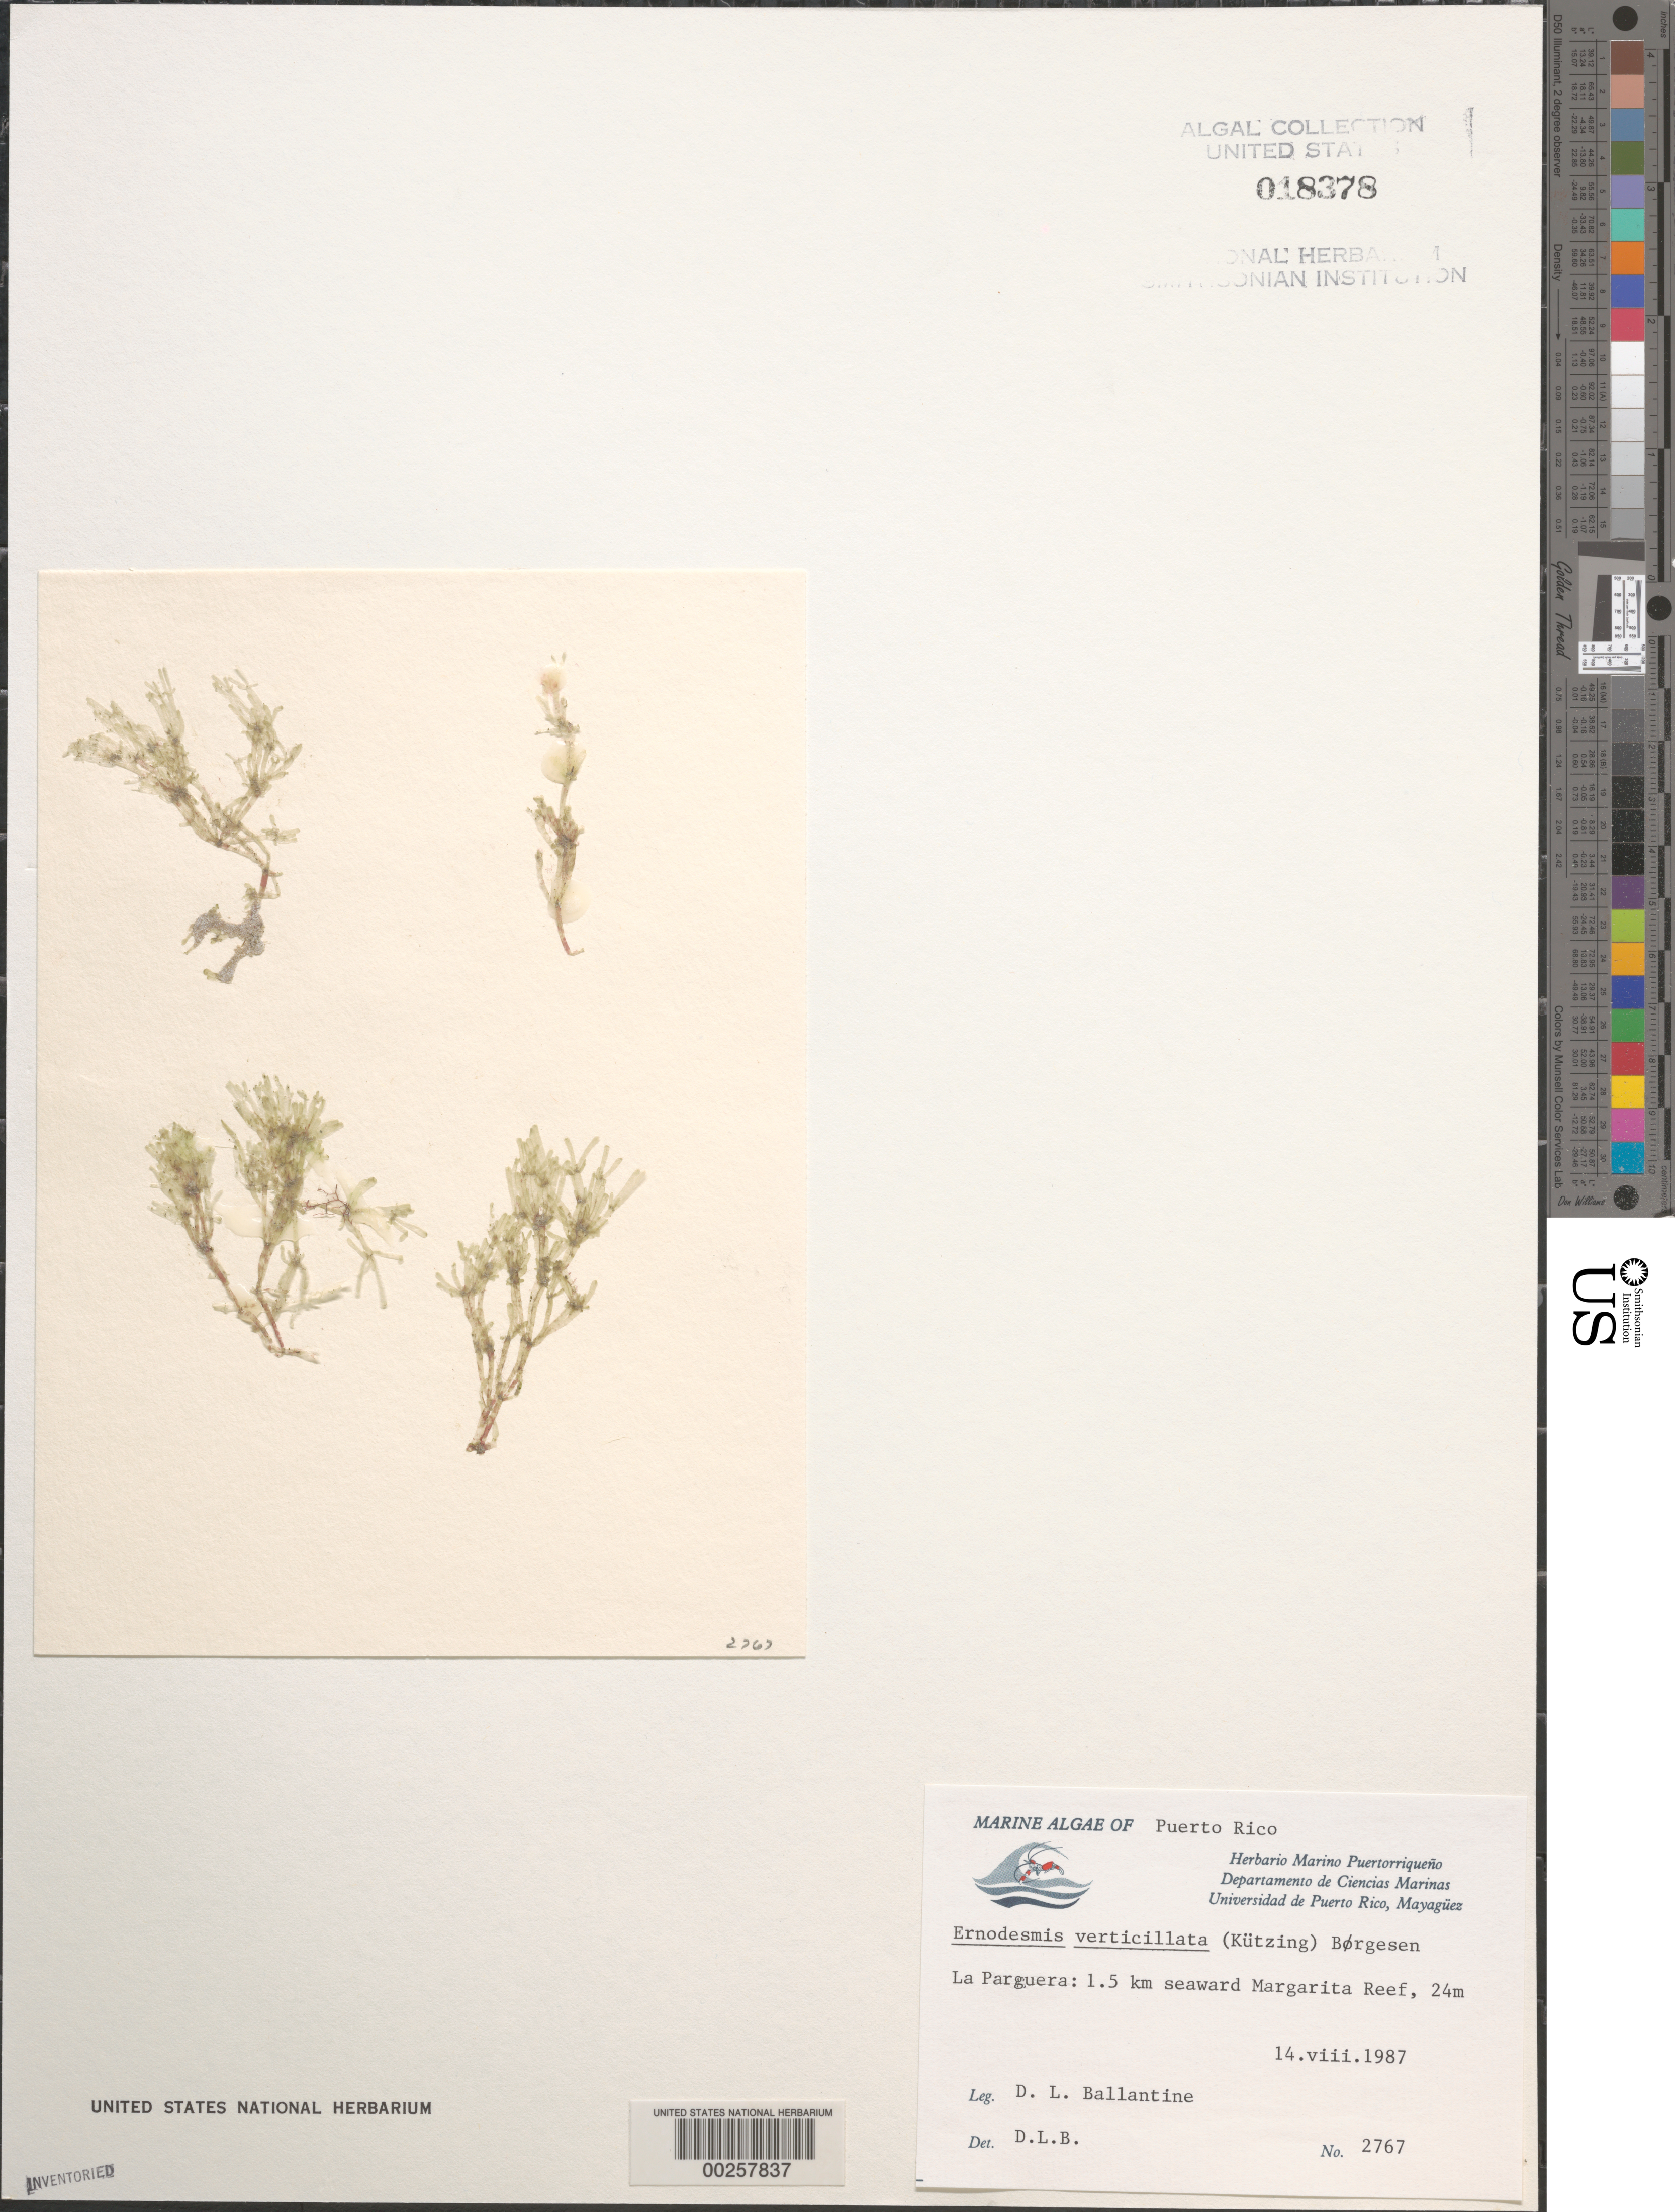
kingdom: Plantae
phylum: Chlorophyta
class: Ulvophyceae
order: Siphonocladales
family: Siphonocladaceae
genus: Ernodesmis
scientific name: Ernodesmis verticillata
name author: (Kütz.) Børgesen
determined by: Ballantine, D. L.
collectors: D.L. Ballantine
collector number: DLB 2767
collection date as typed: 14 Aug 1987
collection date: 1987-08-14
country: Puerto Rico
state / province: Lajas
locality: Margarita Reef, La Parguera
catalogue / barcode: US 18378